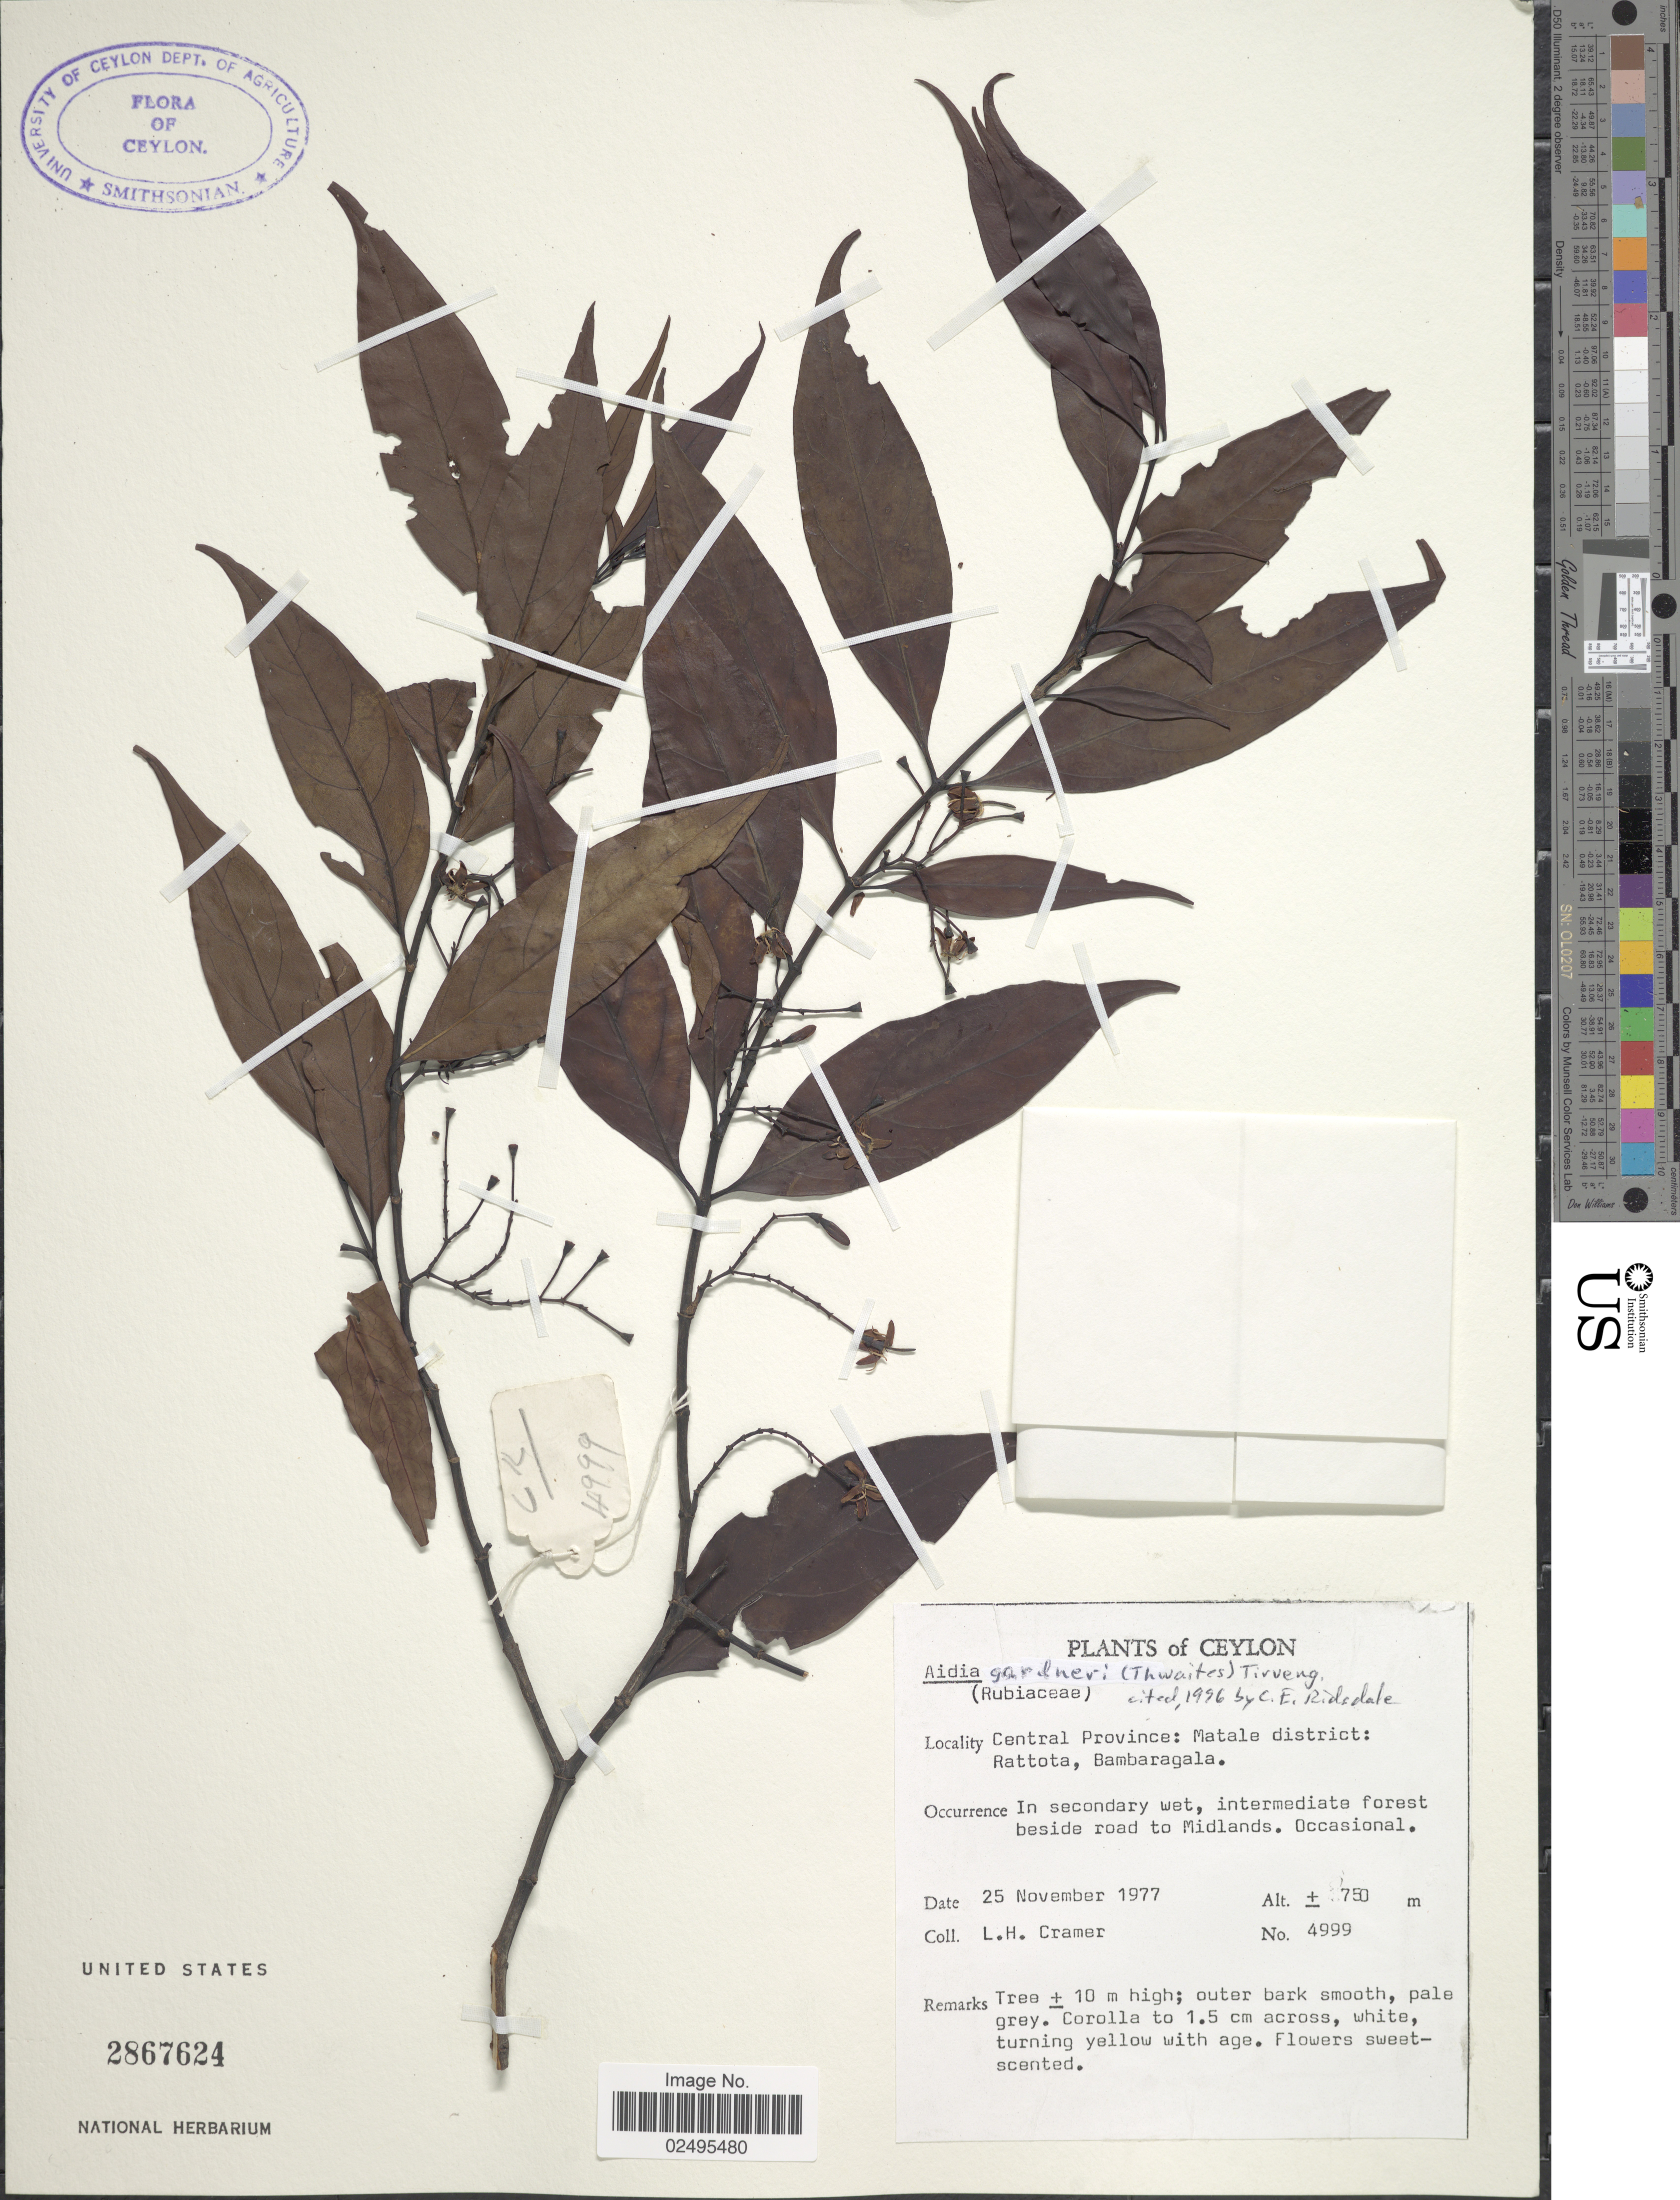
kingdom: Plantae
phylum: Tracheophyta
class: Magnoliopsida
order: Gentianales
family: Rubiaceae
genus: Aidia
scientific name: Aidia gardneri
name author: (Thwaites) Tirveng.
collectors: L. H. Cramer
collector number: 4999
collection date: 1977-11-25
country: Sri Lanka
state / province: Central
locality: Ceylon, Matale district, Rattota, Bambaragala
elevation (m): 750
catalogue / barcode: US 2867624